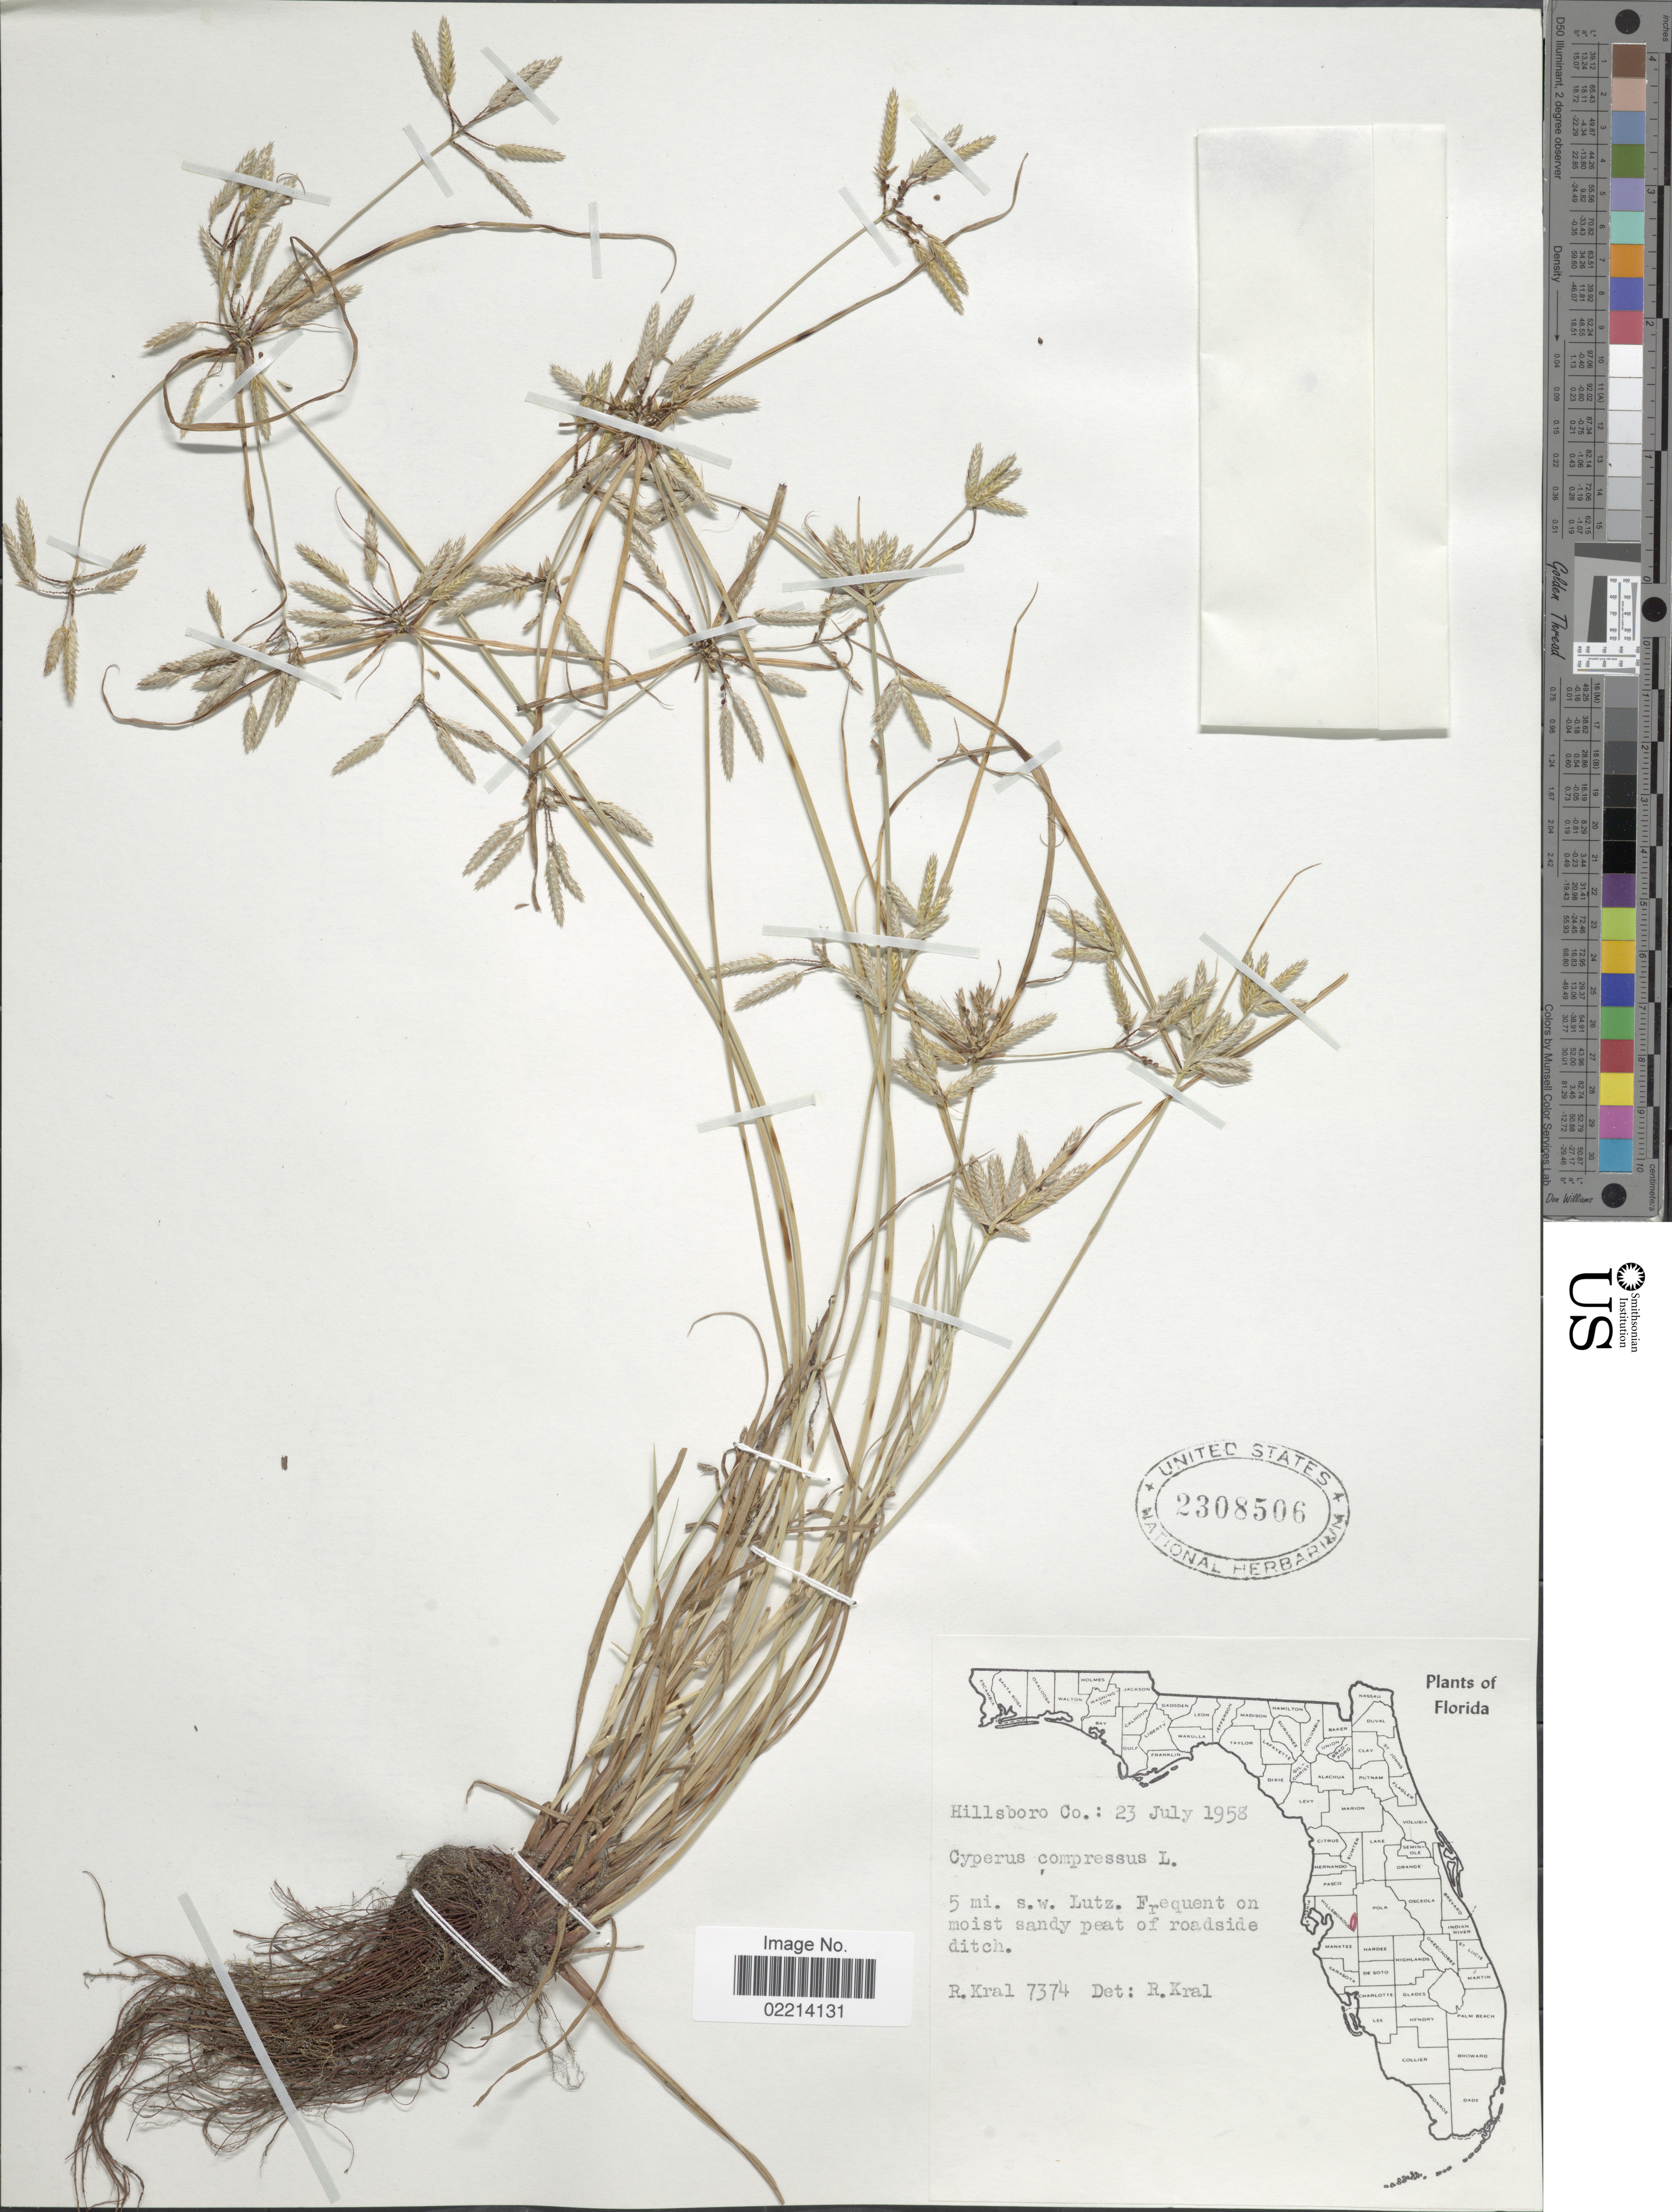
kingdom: Plantae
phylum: Tracheophyta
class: Liliopsida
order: Poales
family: Cyperaceae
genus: Cyperus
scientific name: Cyperus compressus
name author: L.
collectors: R. Kral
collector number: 7374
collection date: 1958-07-23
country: United States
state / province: Florida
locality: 5 mi. s.w. Lutz.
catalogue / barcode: US 2308506